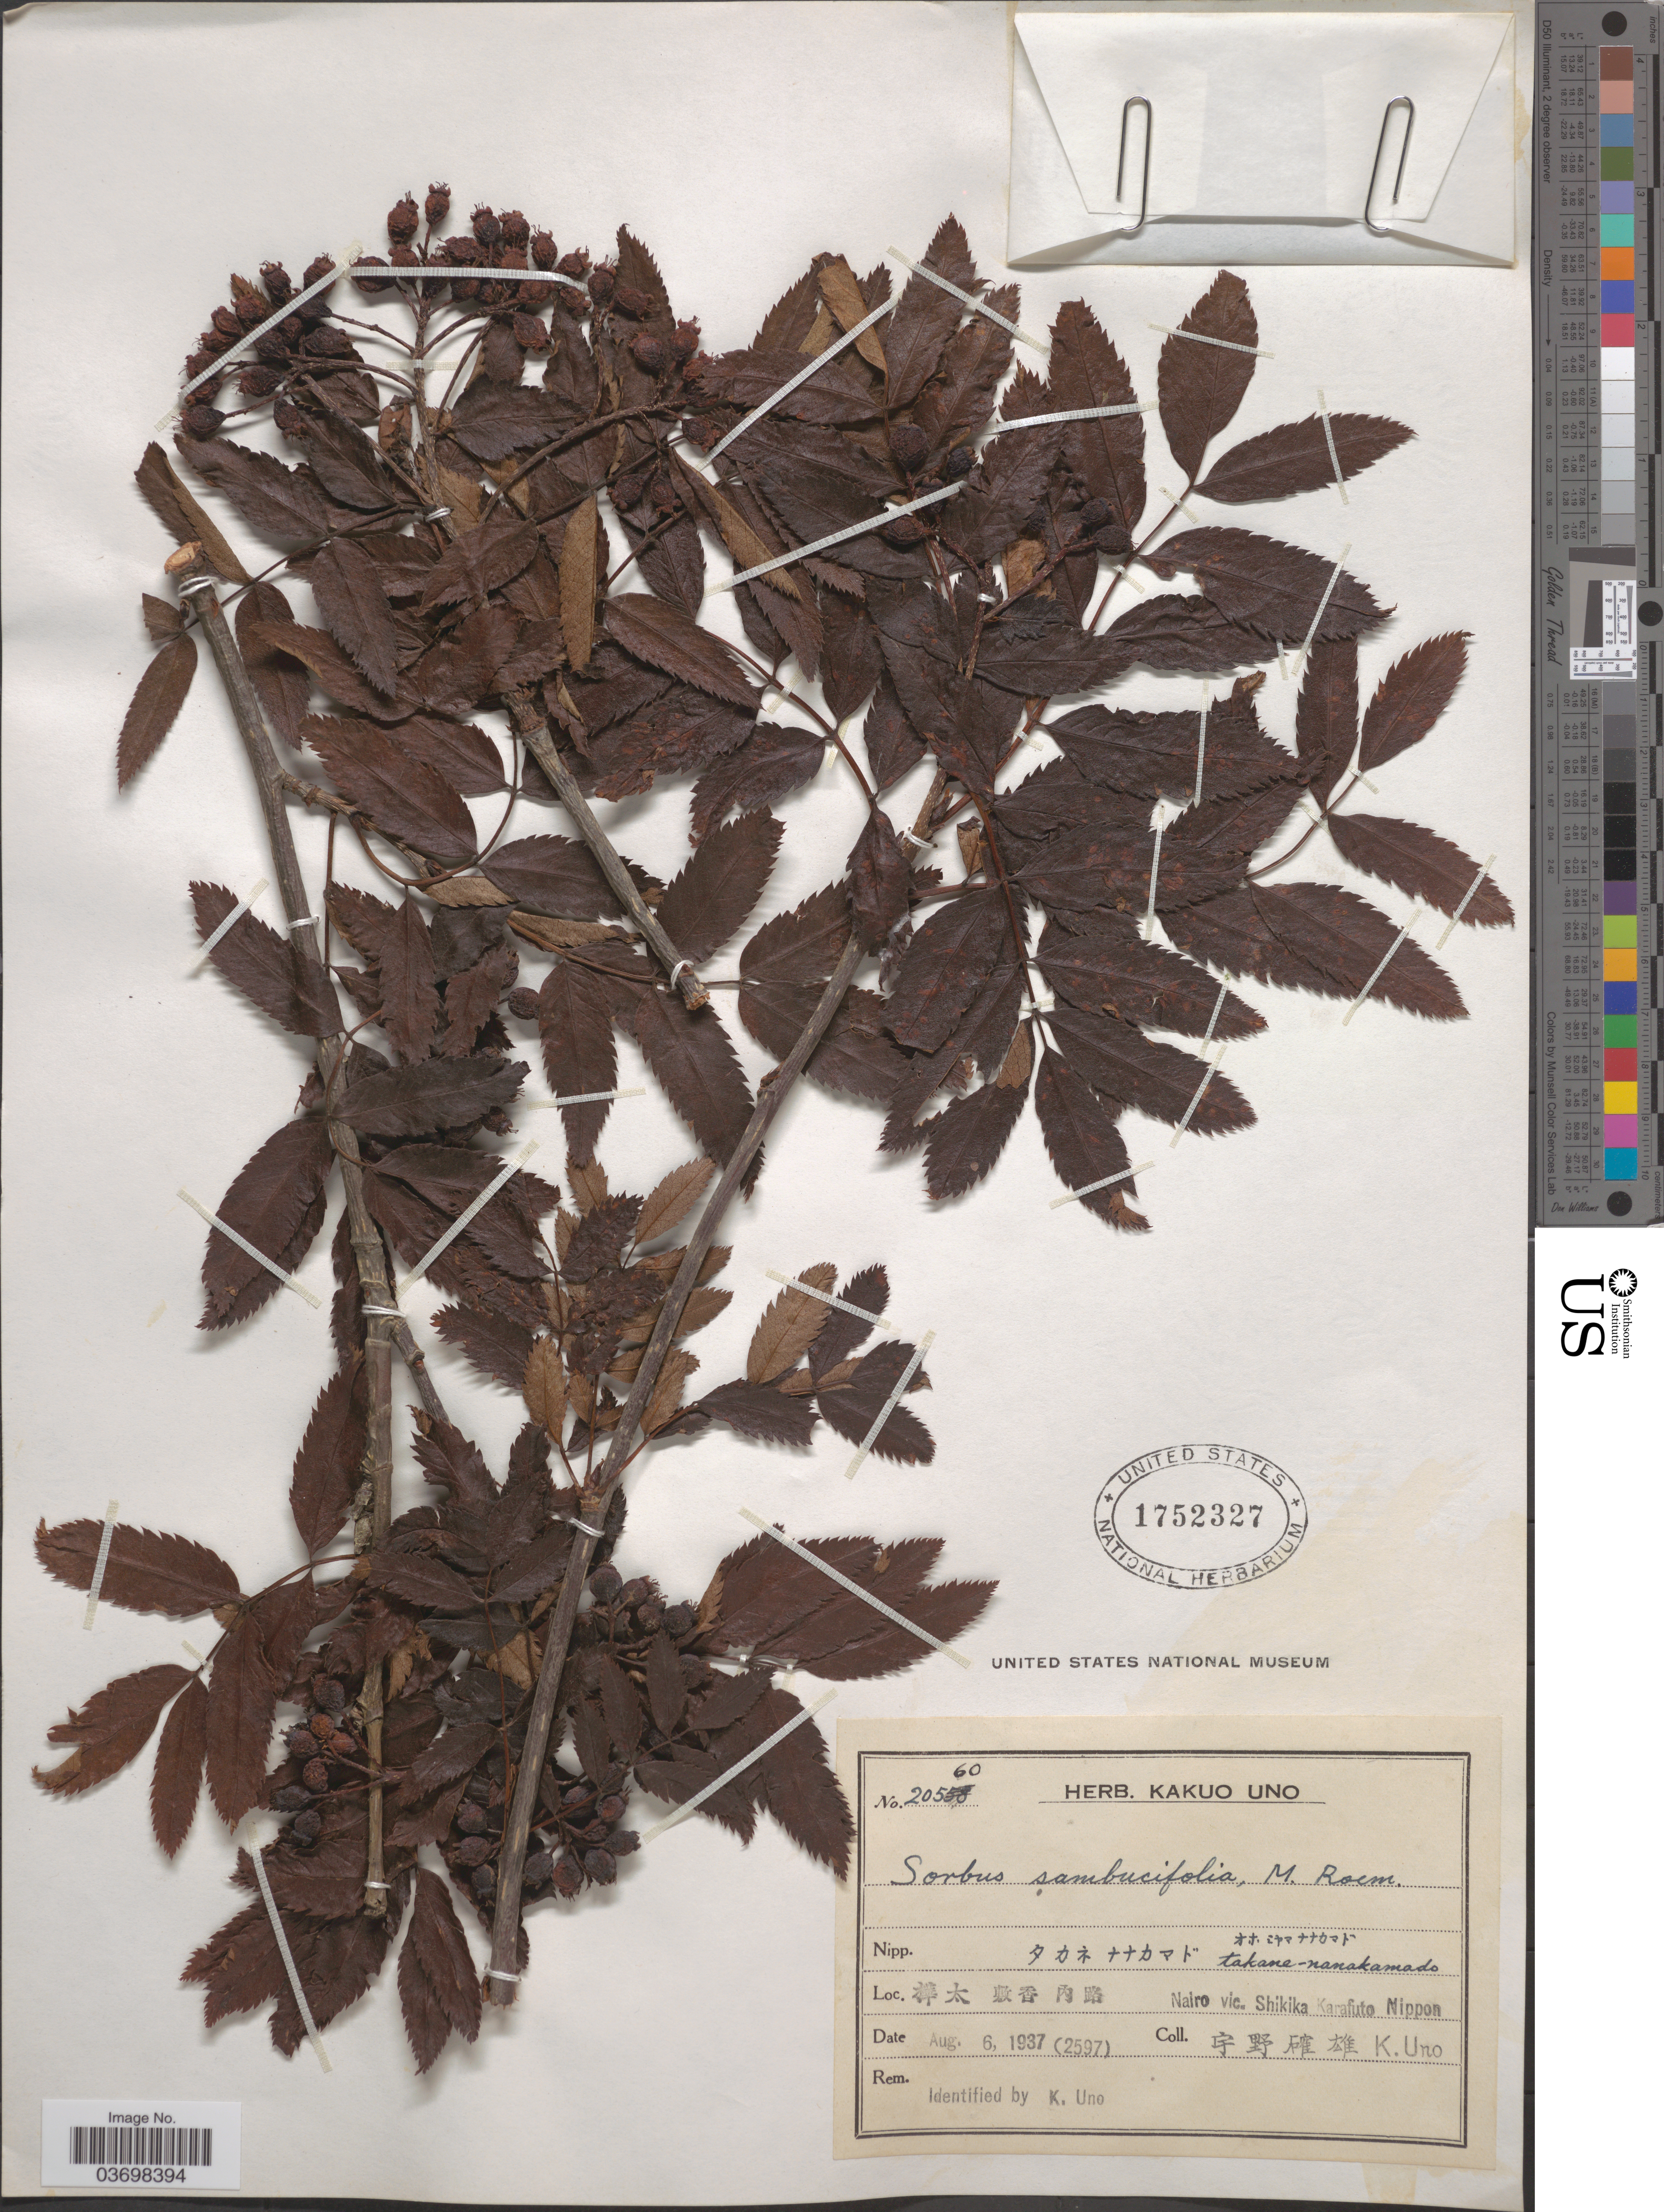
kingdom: Plantae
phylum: Tracheophyta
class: Magnoliopsida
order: Rosales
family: Rosaceae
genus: Sorbus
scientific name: Sorbus sambucifolia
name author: (Cham. & Schltdl.) M. Roem.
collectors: K. Uno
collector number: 20560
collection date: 1937-08-06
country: Japan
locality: X Nairo vic. Shikika Karafuto Nippon.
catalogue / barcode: US 1752327